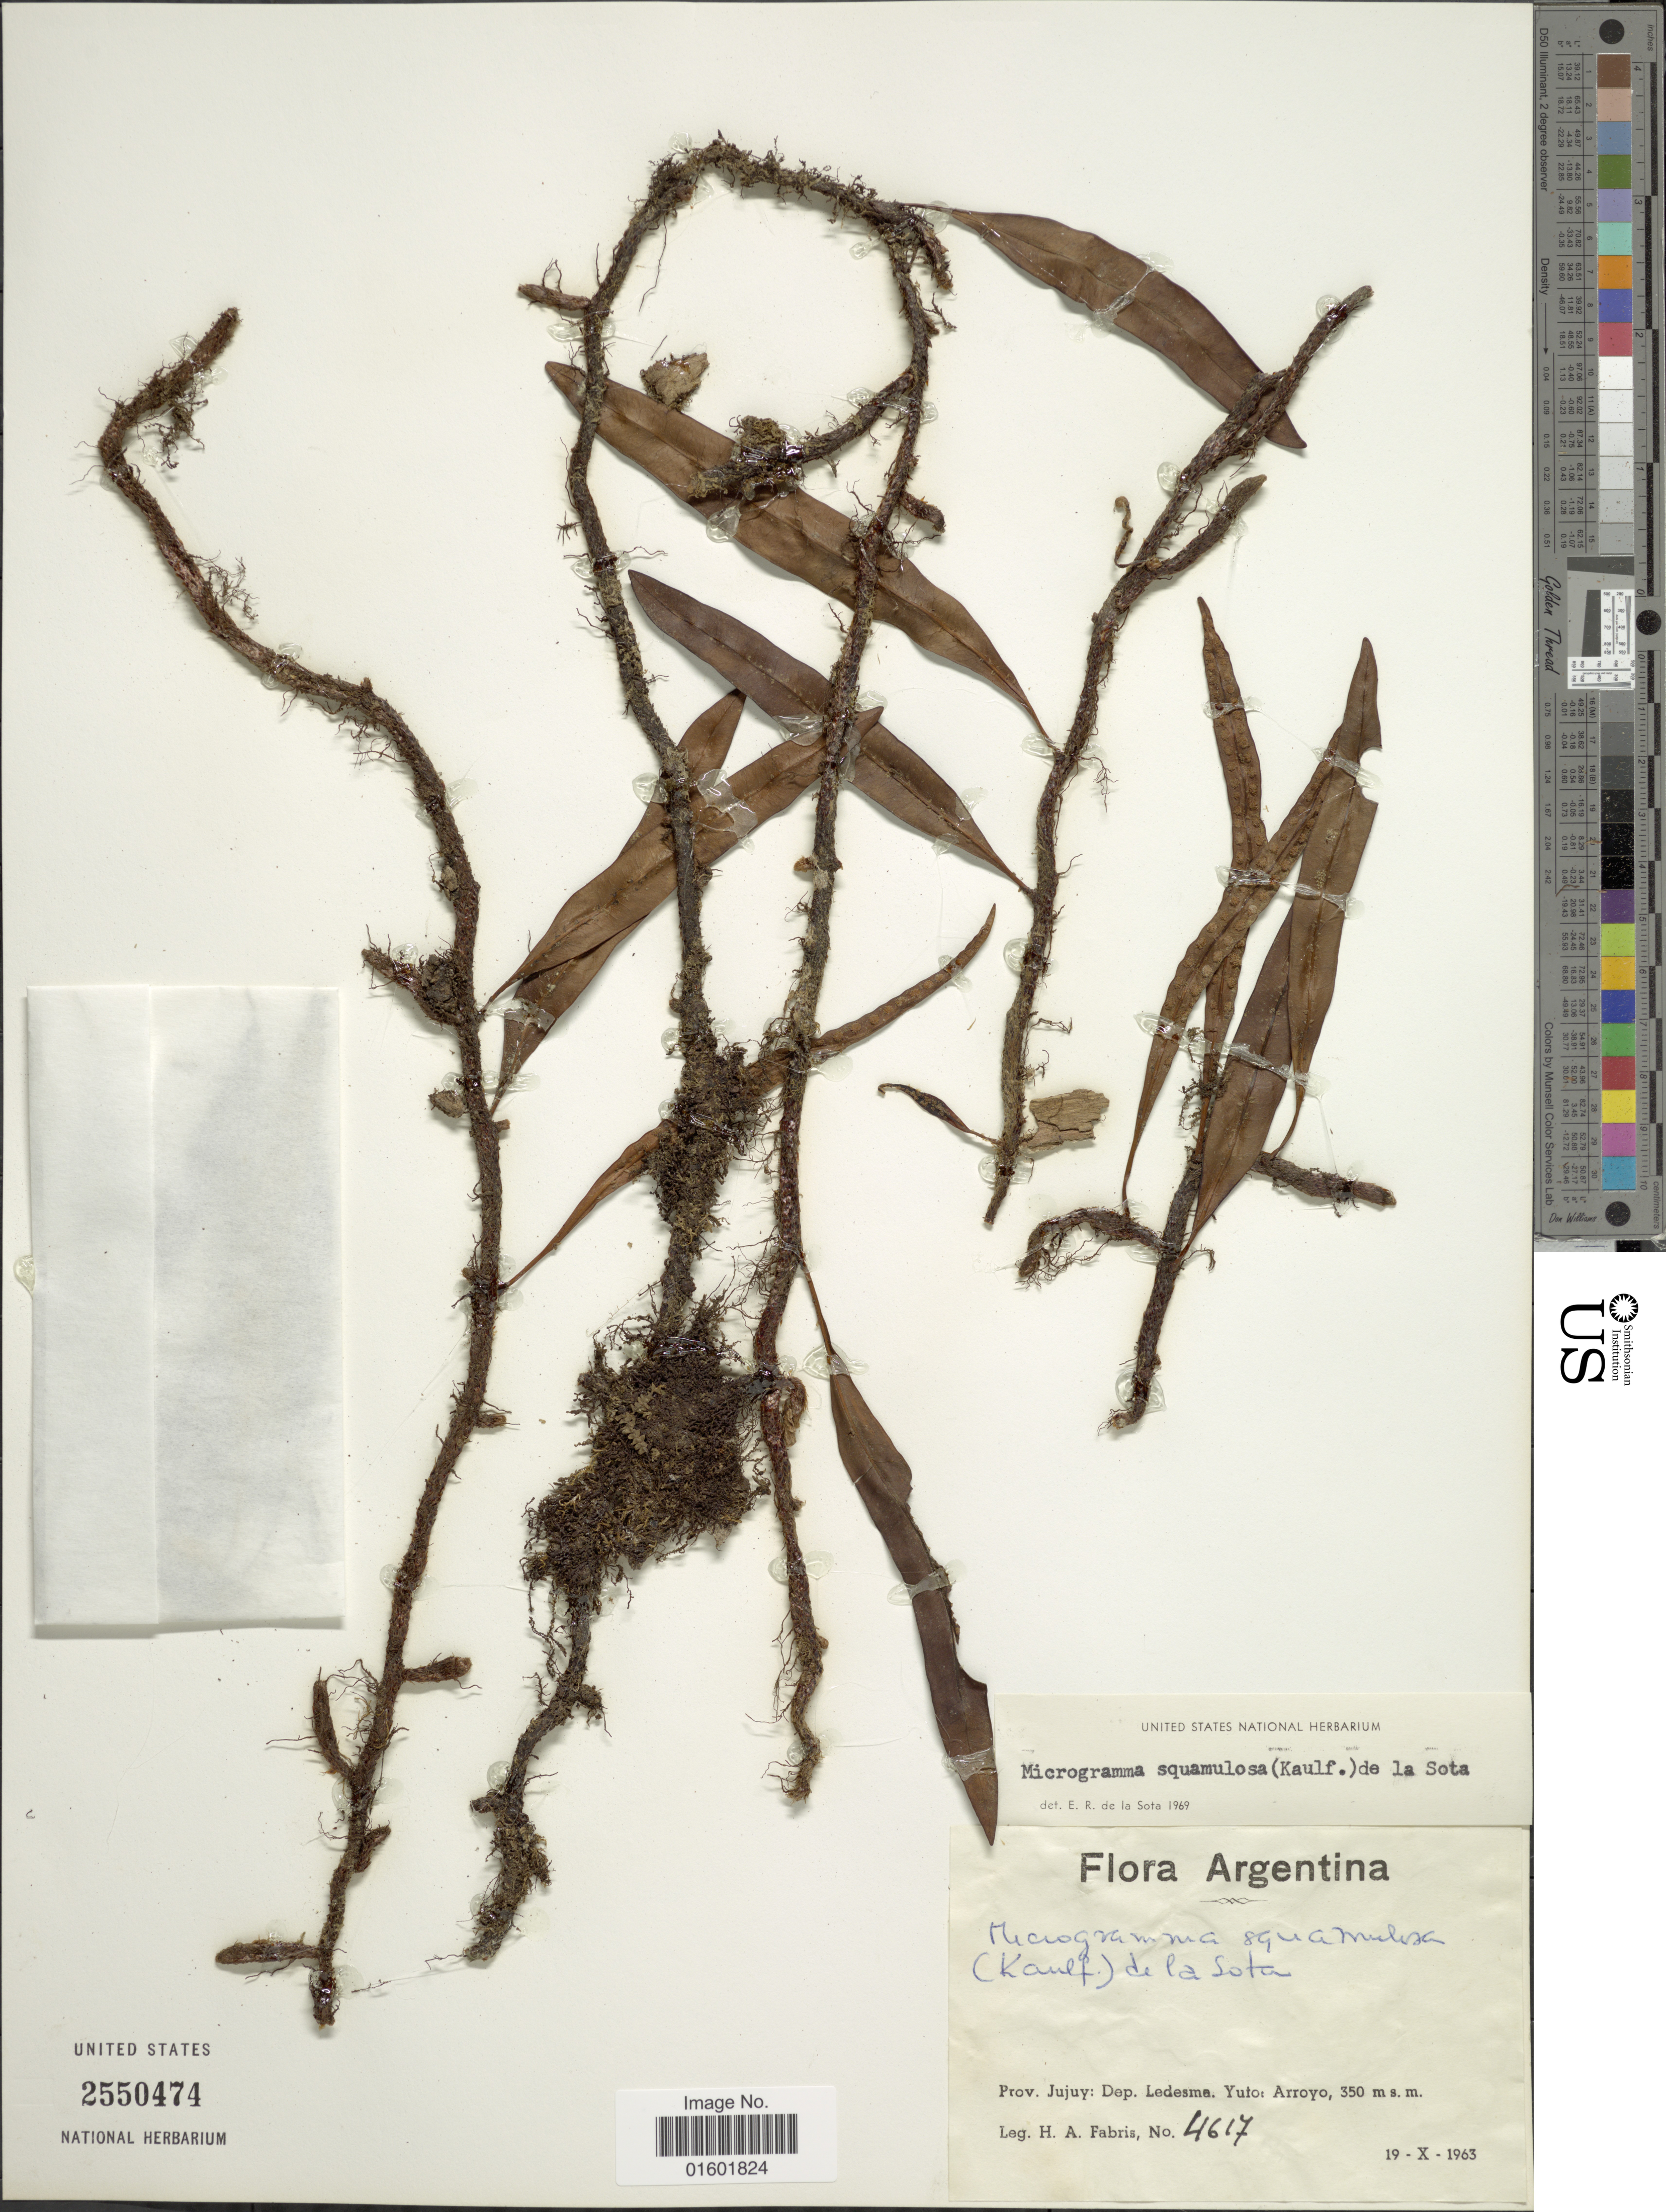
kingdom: Plantae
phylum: Tracheophyta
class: Polypodiopsida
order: Polypodiales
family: Polypodiaceae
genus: Microgramma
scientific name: Microgramma squamulosa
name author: (Kaulf.) Sota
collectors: H. A. Fabris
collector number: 4617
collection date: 1963-10-19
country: Argentina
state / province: Jujuy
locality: Dep. Ledesma, Yutoa Arroyo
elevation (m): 350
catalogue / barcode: US 2550474